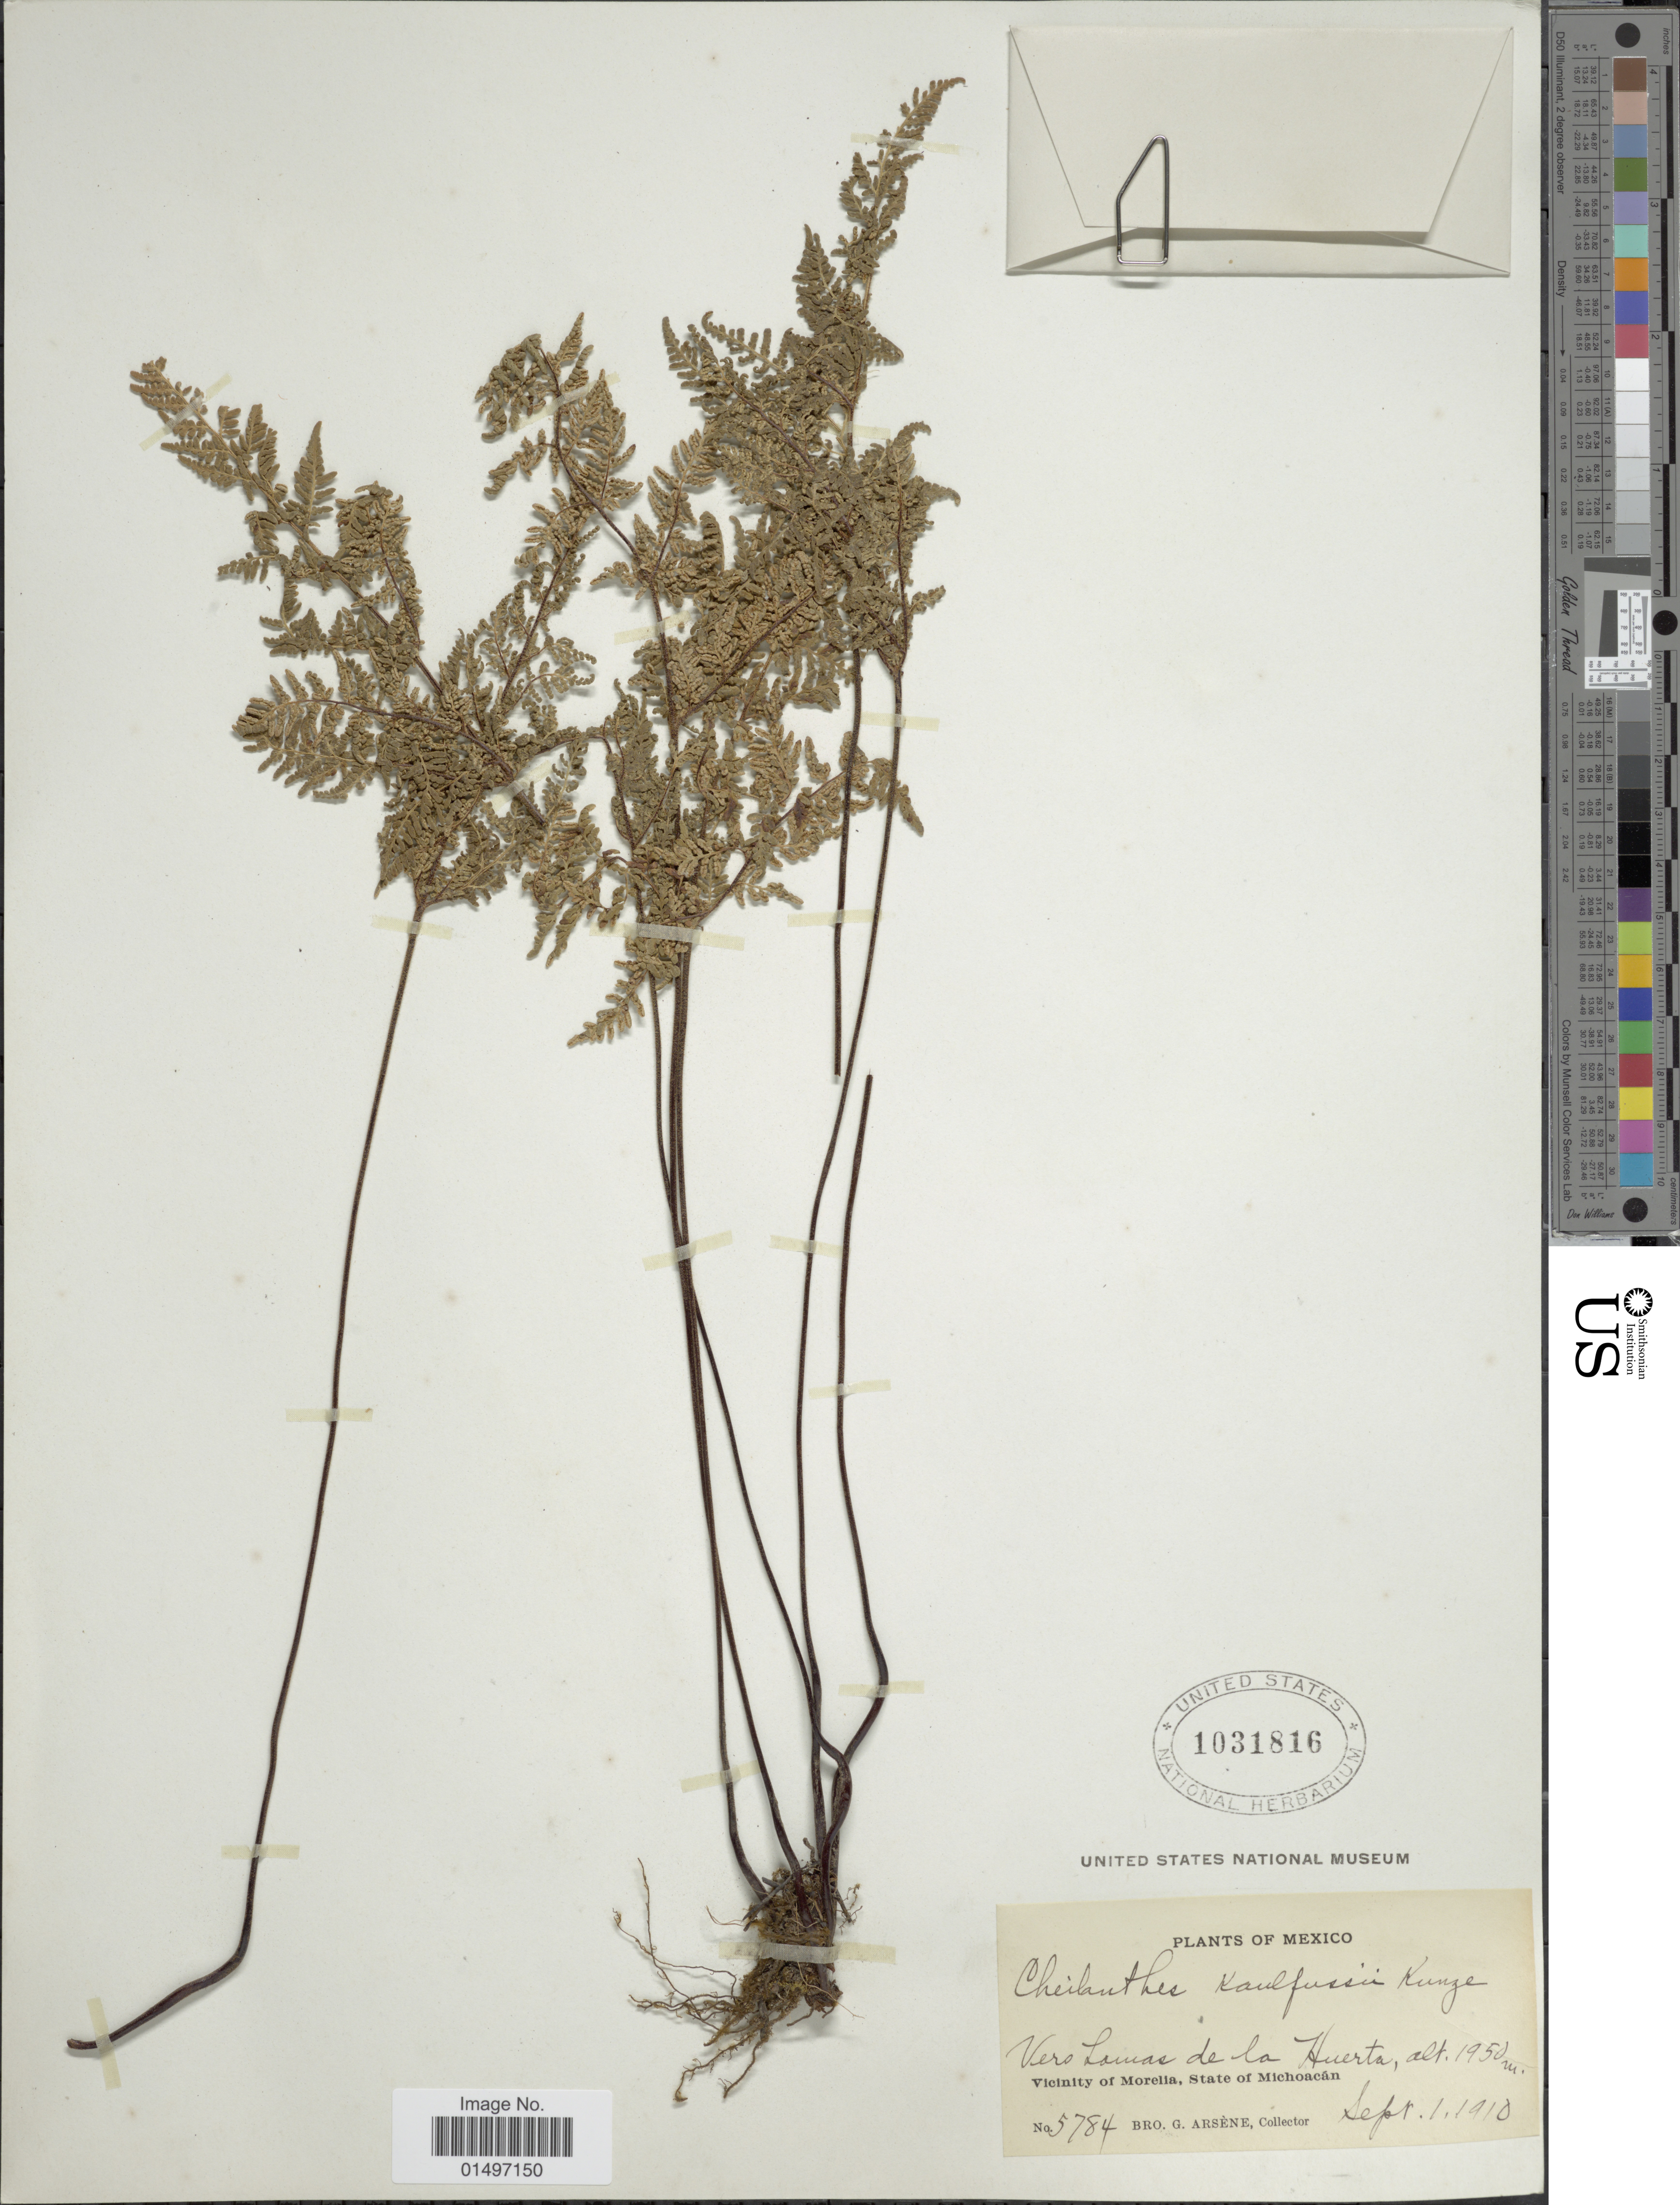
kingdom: Plantae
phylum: Tracheophyta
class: Polypodiopsida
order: Polypodiales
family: Pteridaceae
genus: Gaga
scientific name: Gaga kaulfussii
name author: (Kunze) Fay W. Li & Windham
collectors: Bro. G. Arsène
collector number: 5784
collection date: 1910-09-01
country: Mexico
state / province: Michoacán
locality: Mexico, Vero Lomas de la Huerta, Vicinity of Morelia.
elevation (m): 1950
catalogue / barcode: US 1031816